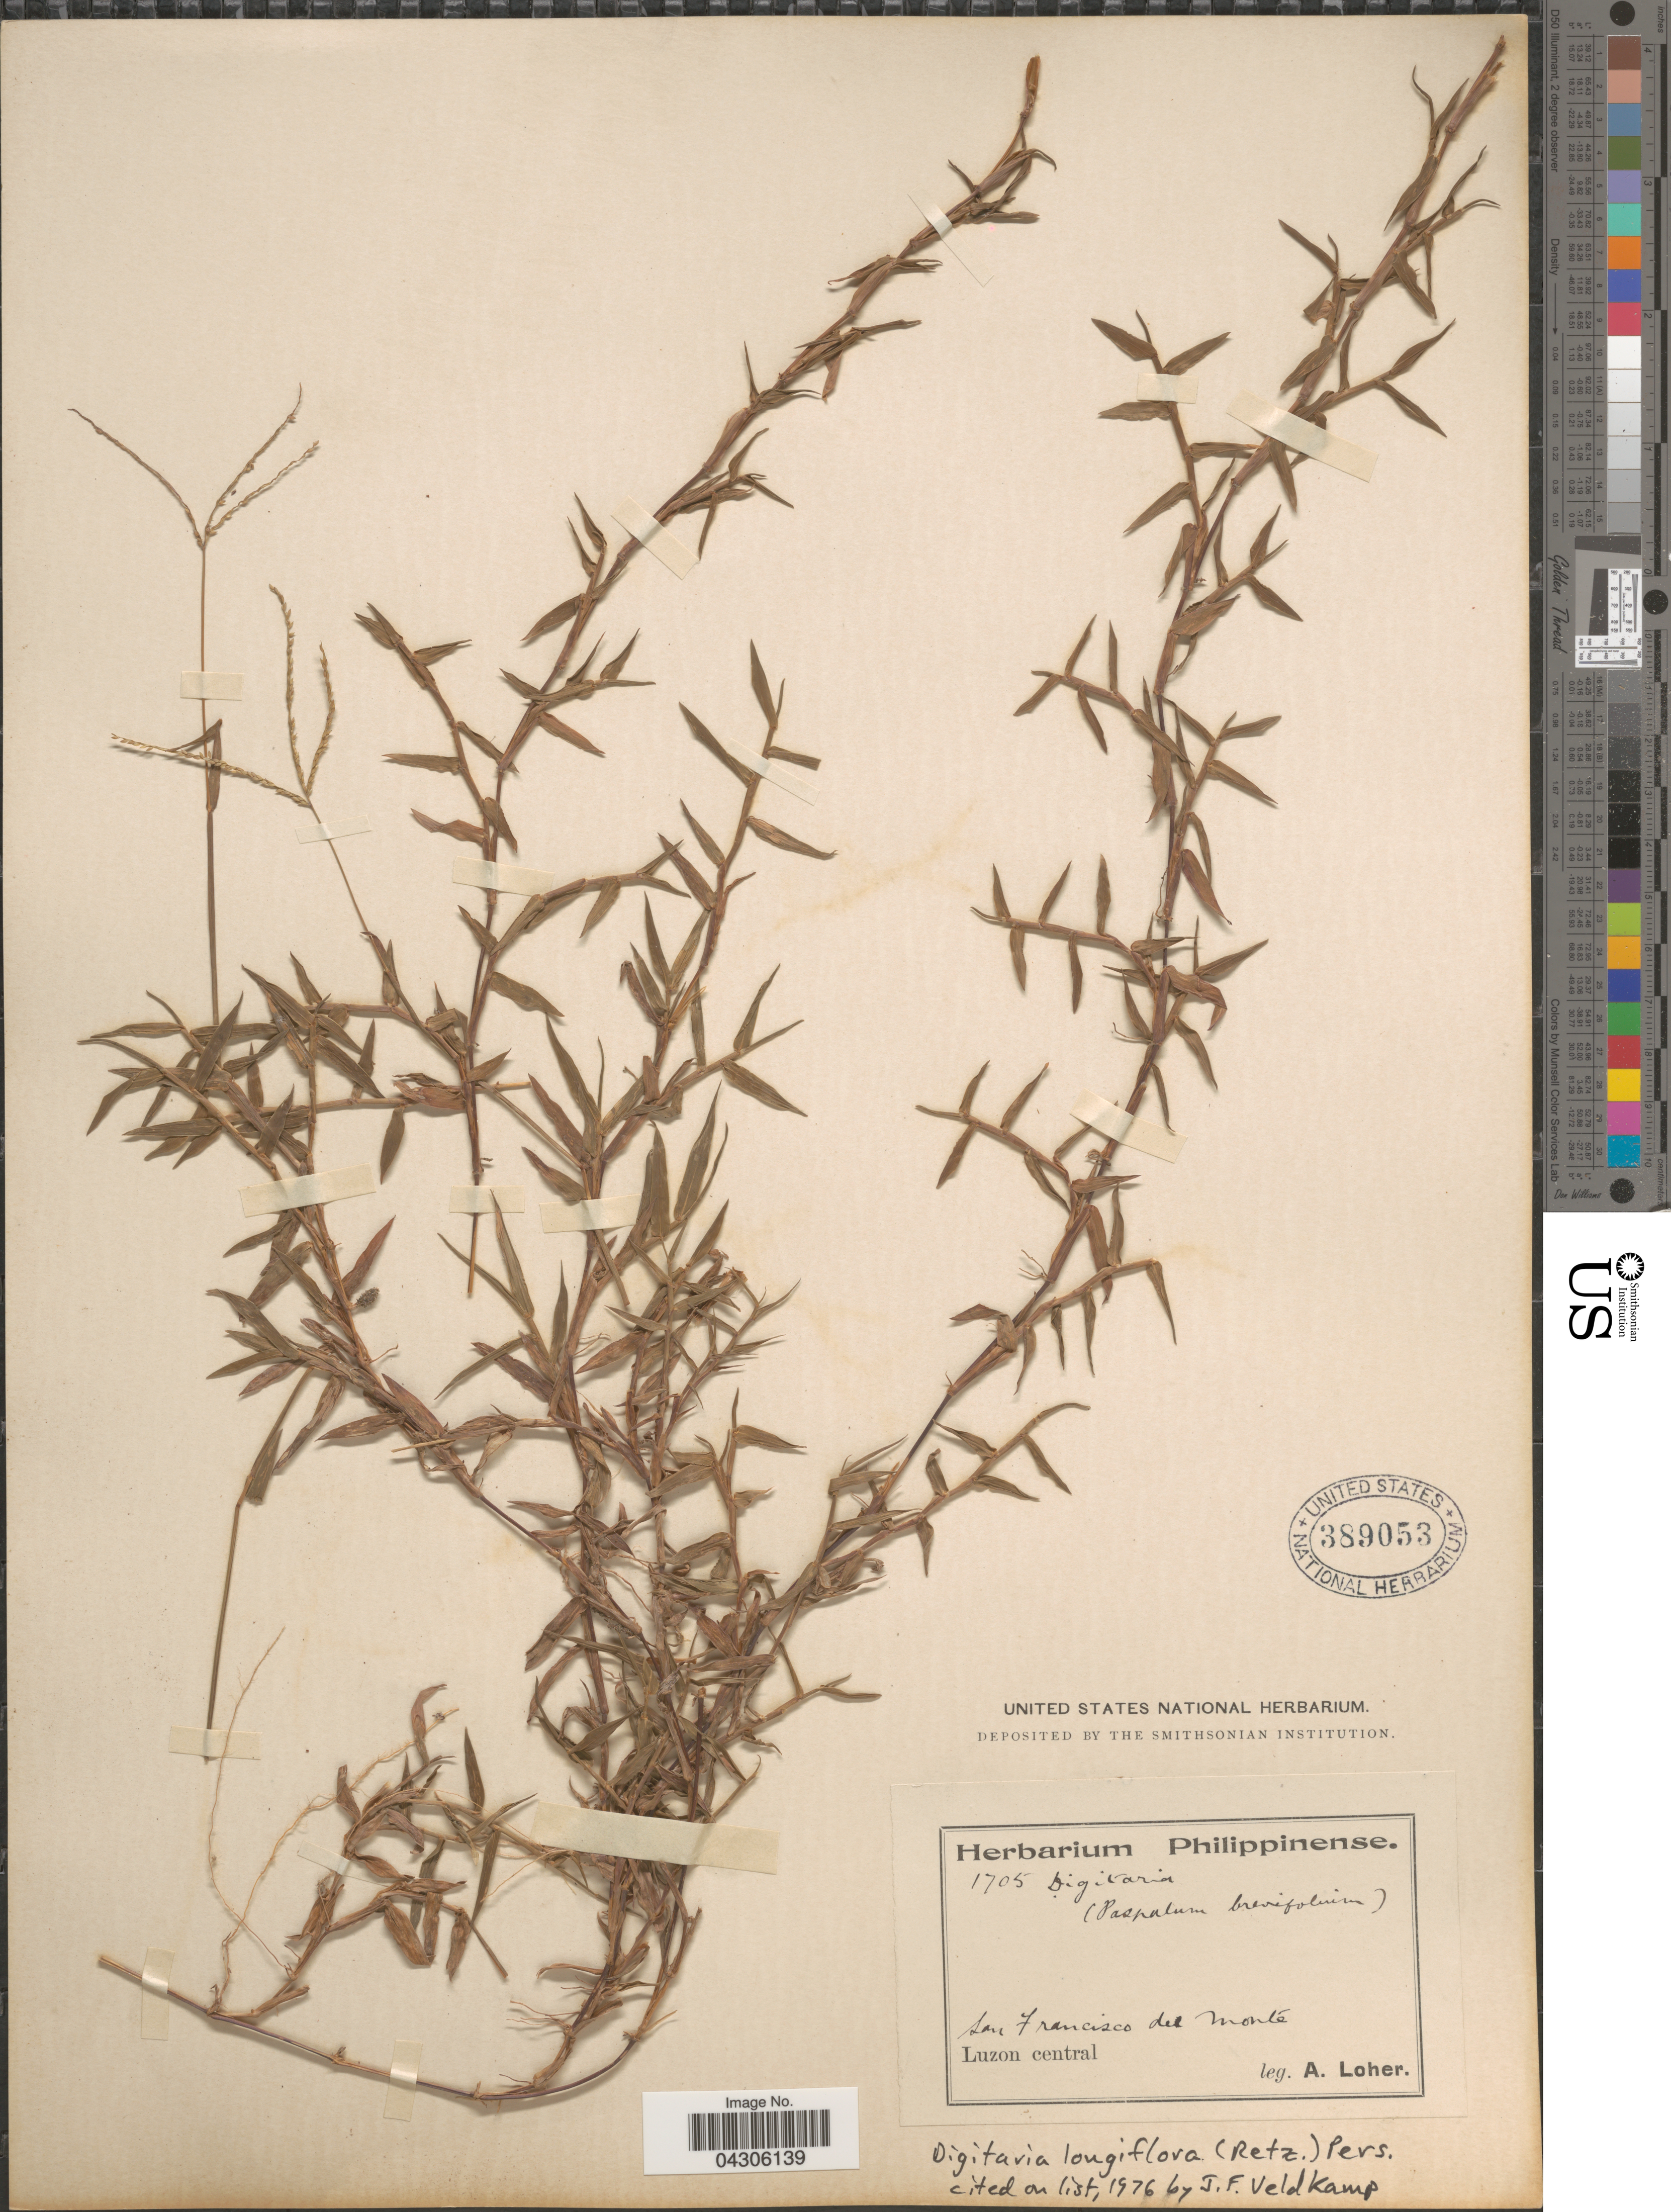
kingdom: Plantae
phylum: Tracheophyta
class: Liliopsida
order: Poales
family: Poaceae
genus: Digitaria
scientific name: Digitaria longiflora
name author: (Retz.) Pers.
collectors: A. Loher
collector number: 1705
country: Philippines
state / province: Central Luzon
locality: San Francisco del Monte. Luzon central.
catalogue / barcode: US 389053